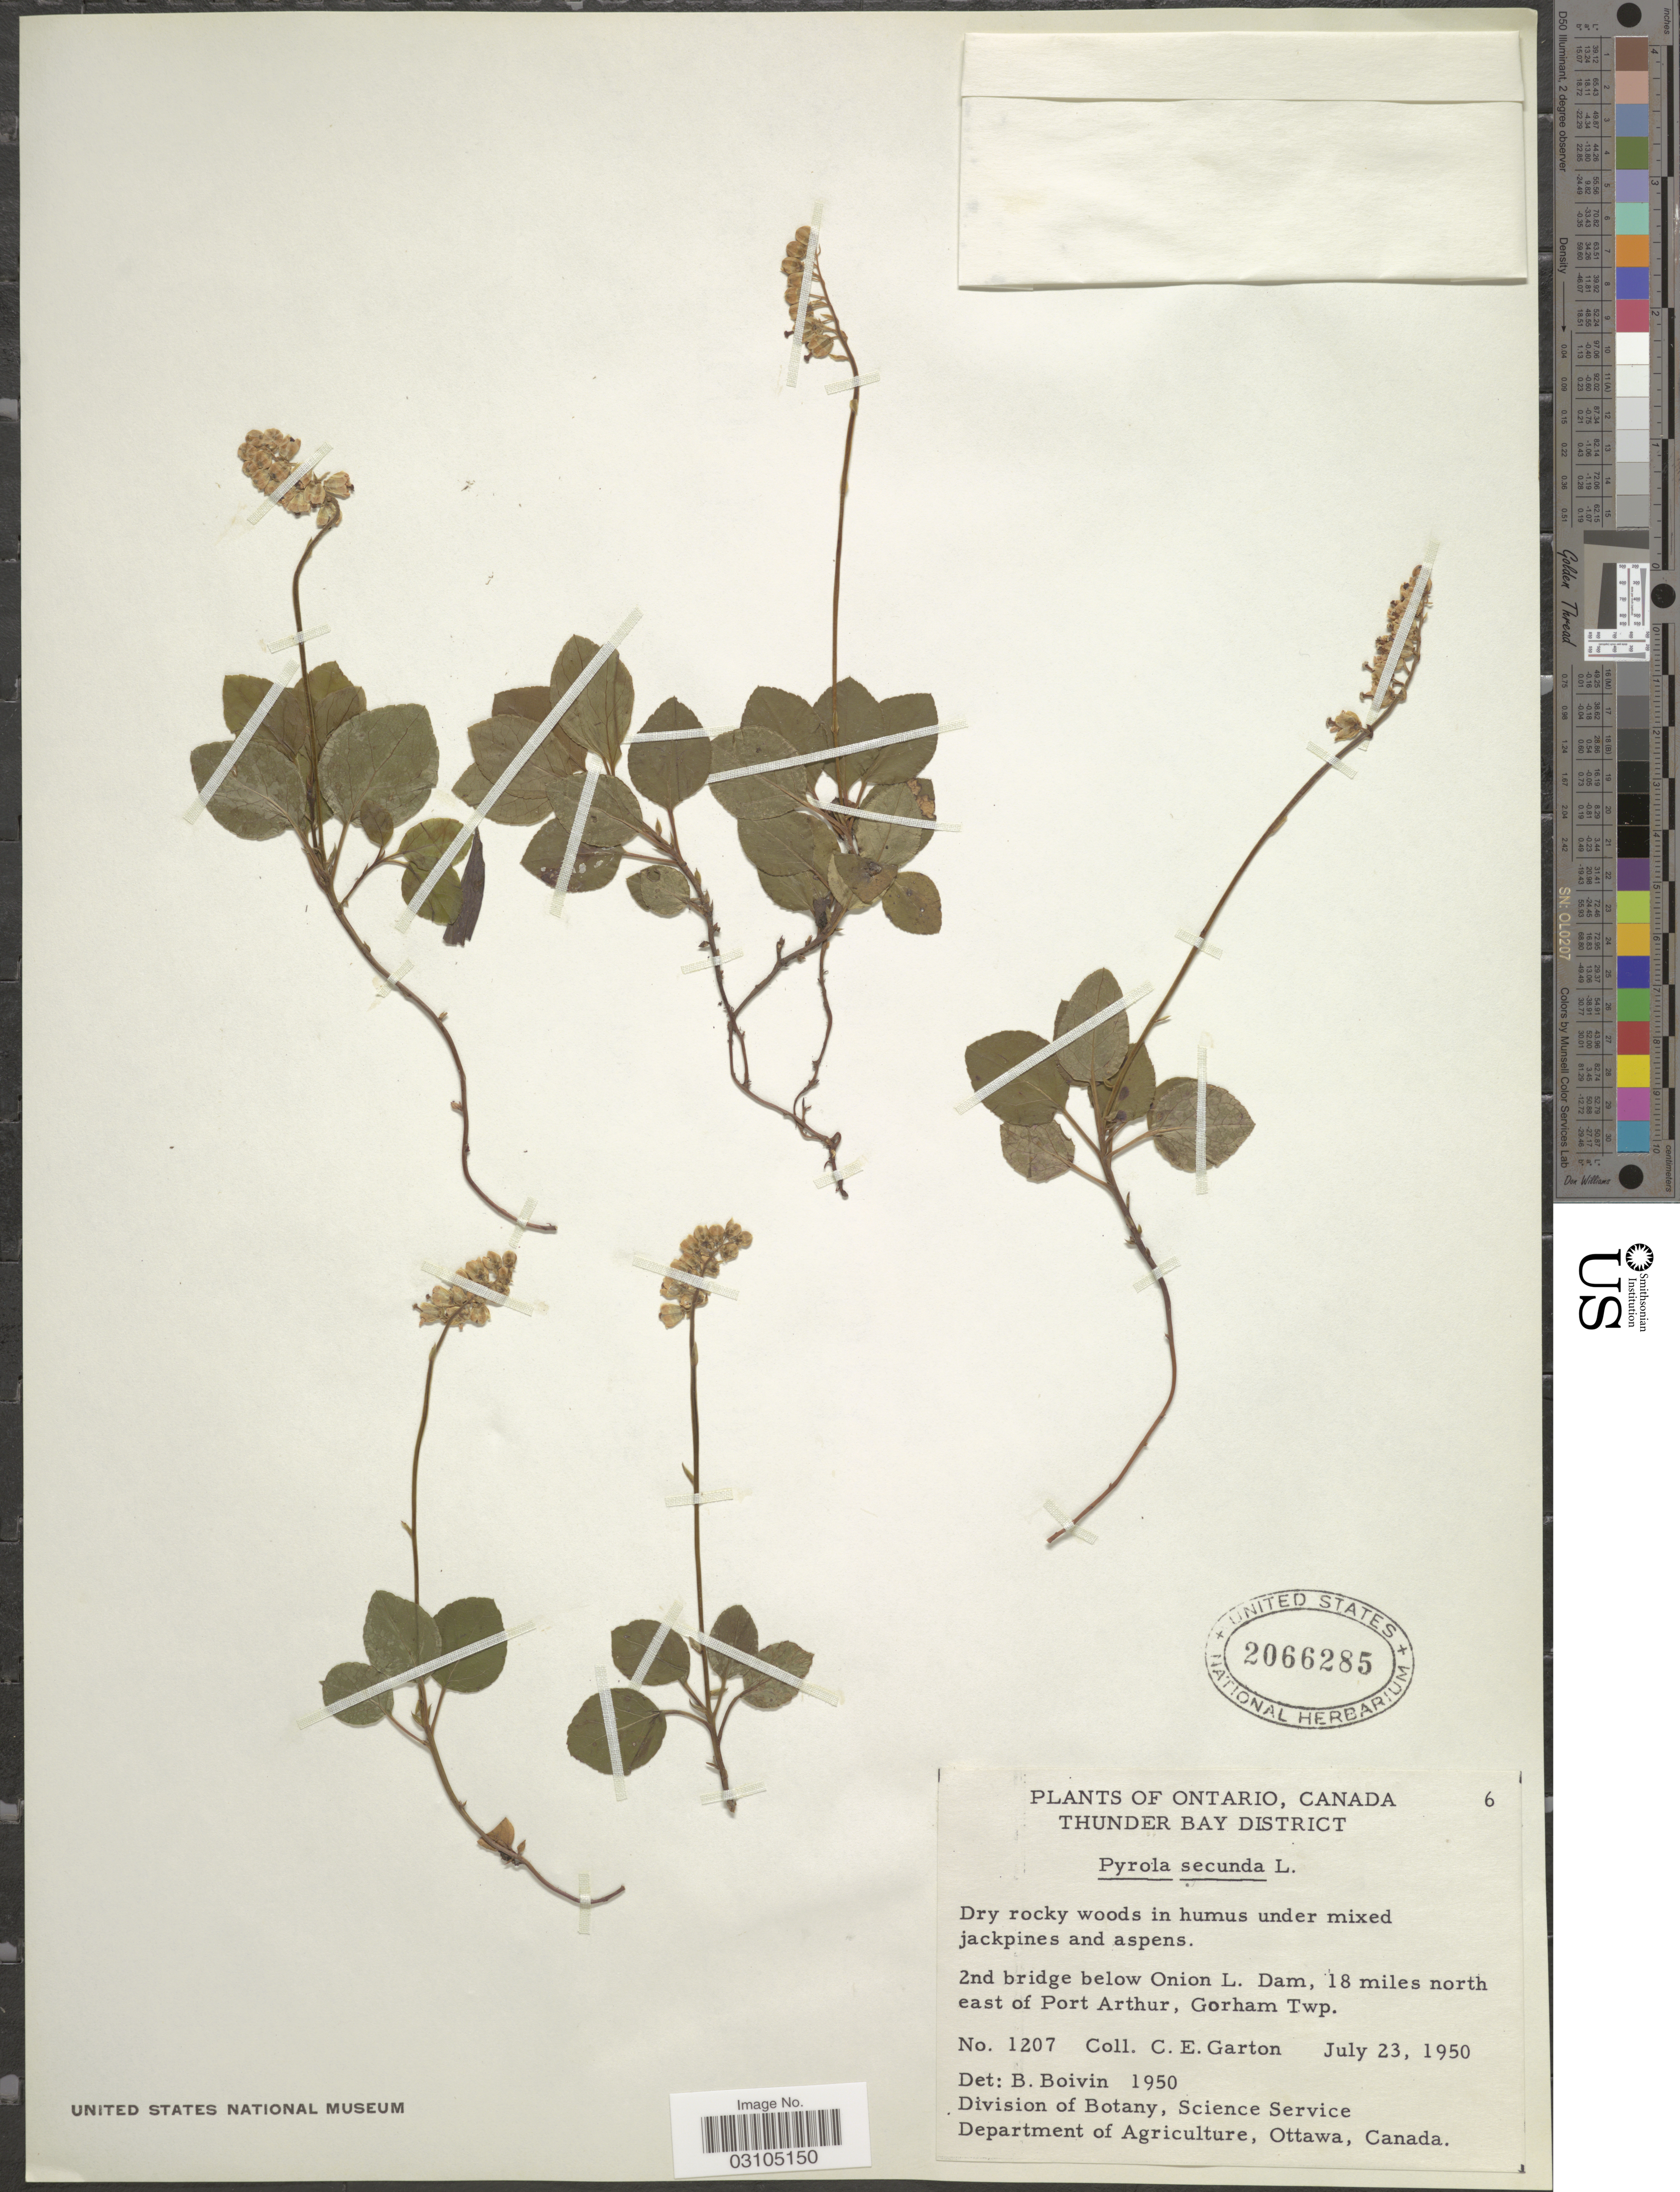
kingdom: Plantae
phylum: Tracheophyta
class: Magnoliopsida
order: Ericales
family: Ericaceae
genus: Orthilia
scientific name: Orthilia secunda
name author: (L.) House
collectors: C. E. Garton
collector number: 1207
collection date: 1950-07-23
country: Canada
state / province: Ontario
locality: Thunder Bay District. 2nd bridge below Onion L. Dam, 18 miles north east of Port Arthur, Gorham Twp.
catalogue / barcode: US 2066285